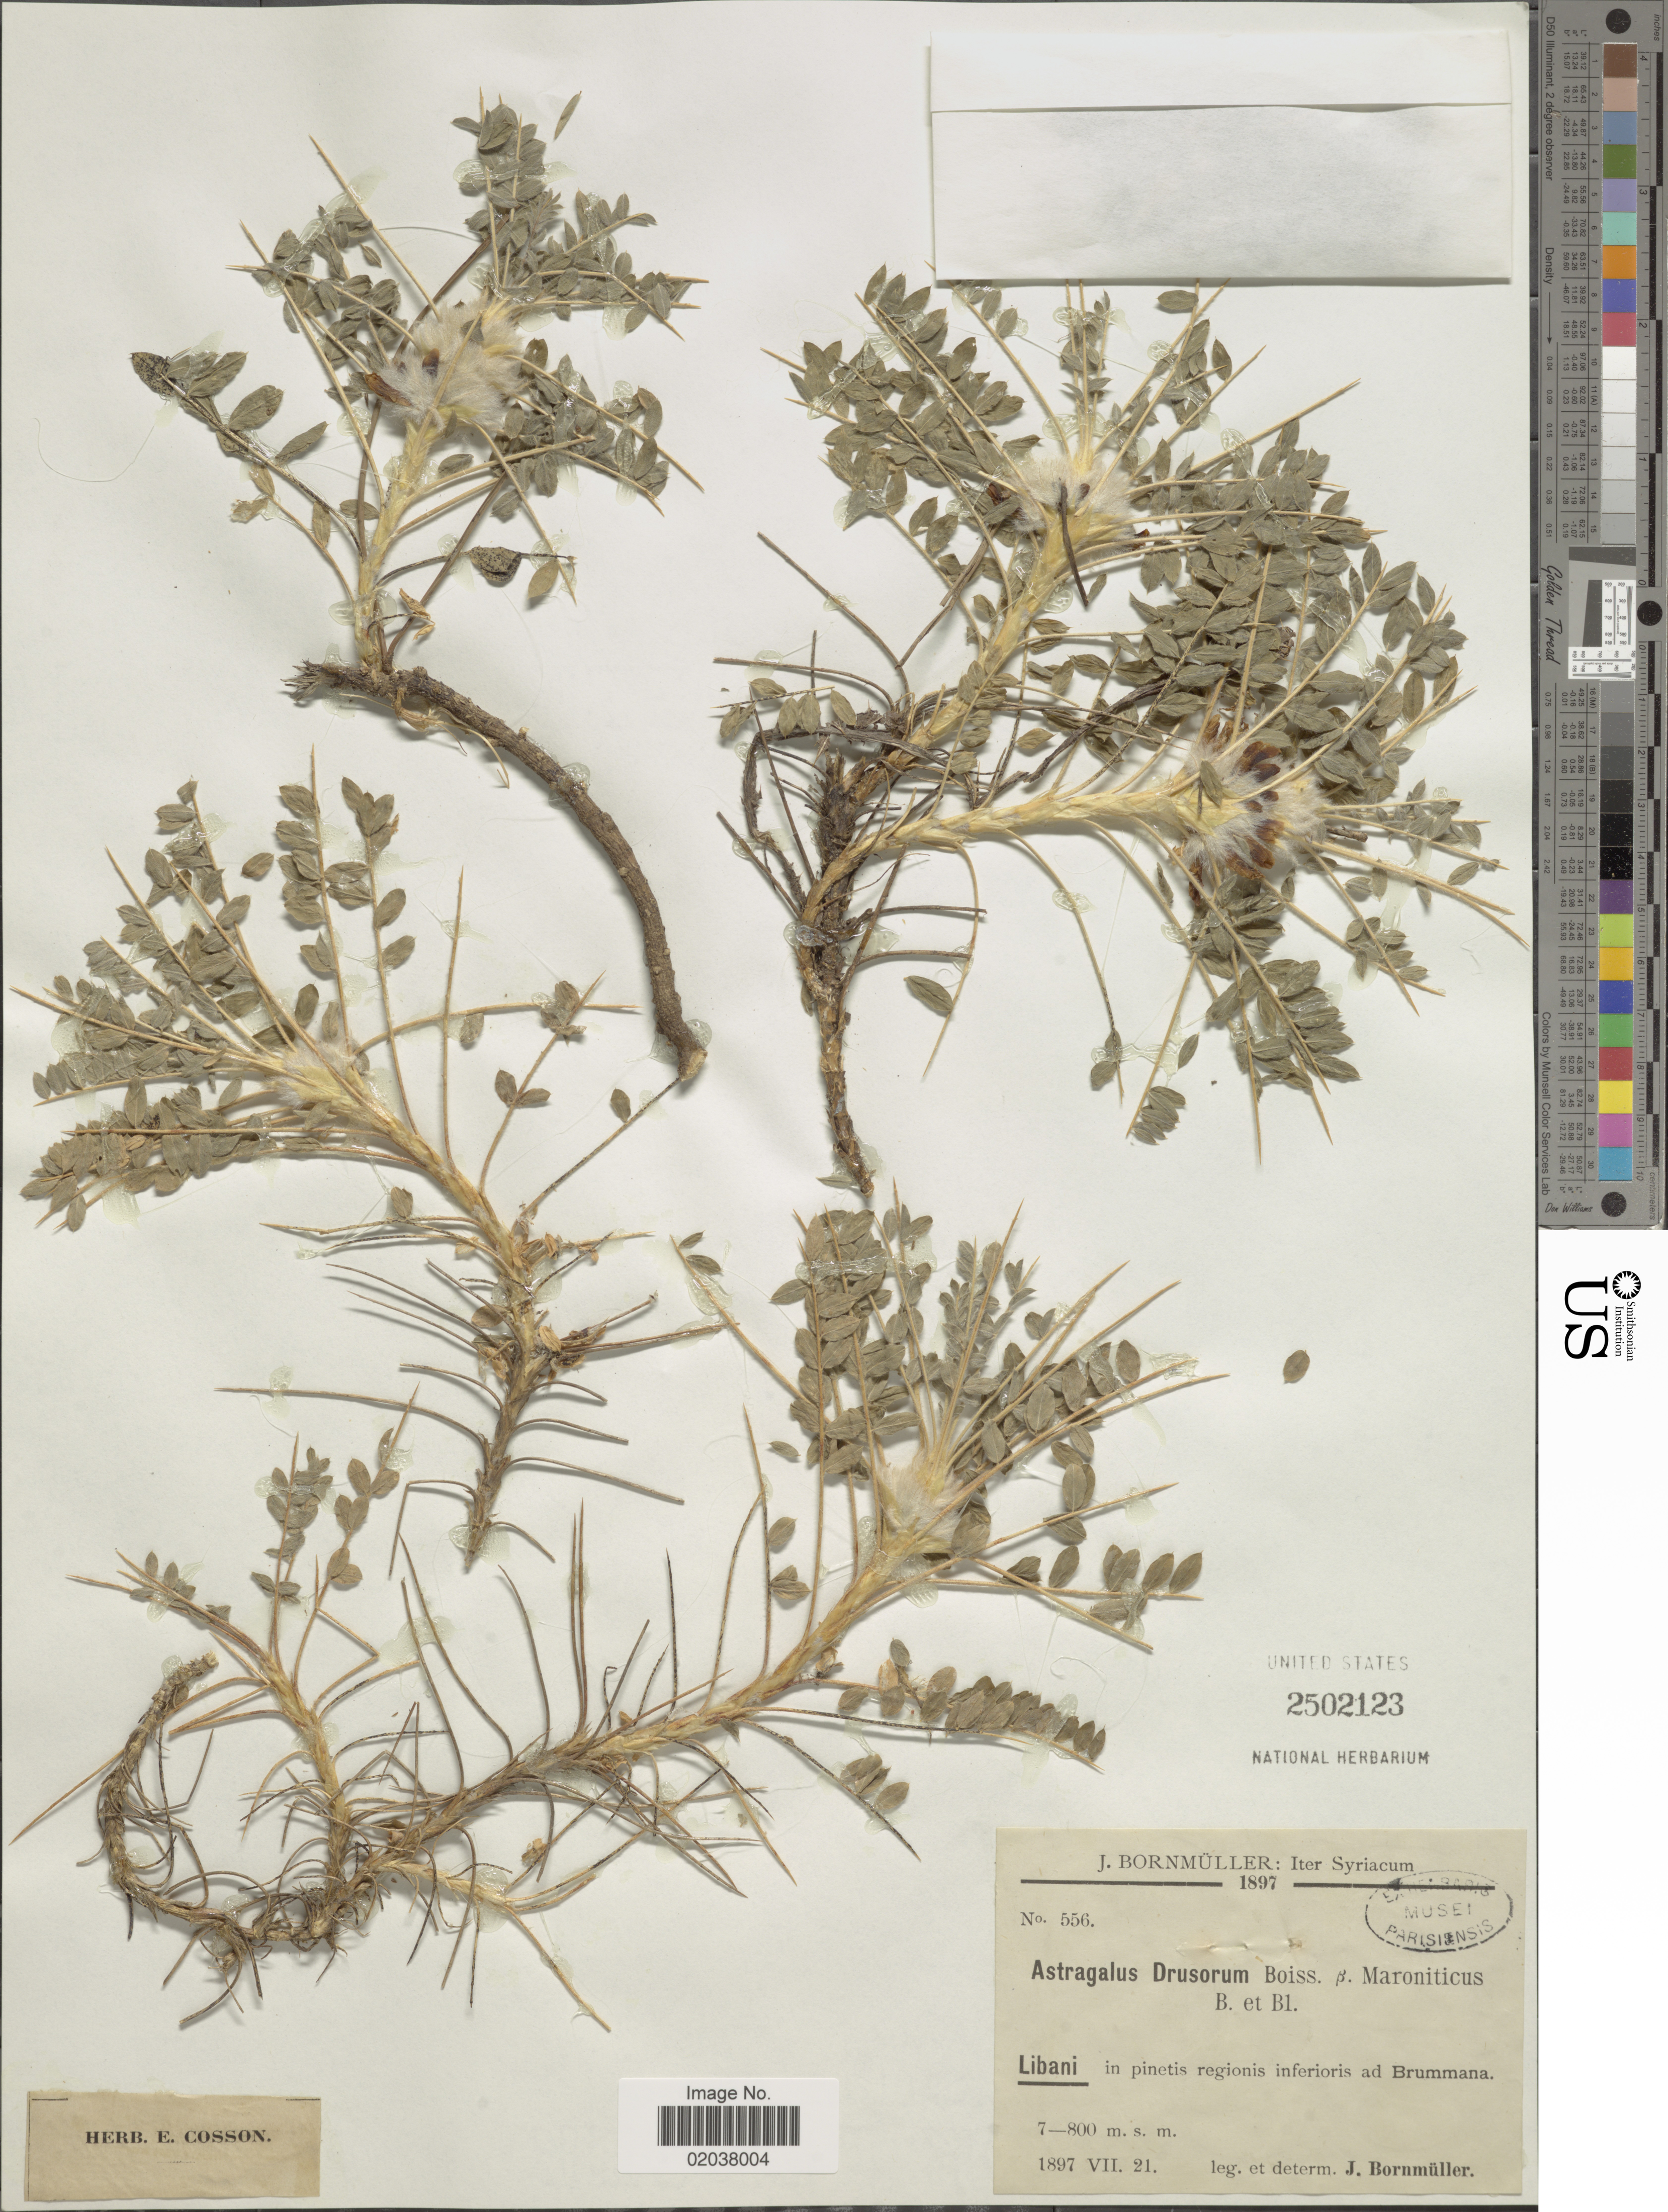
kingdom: Plantae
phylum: Tracheophyta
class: Magnoliopsida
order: Fabales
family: Fabaceae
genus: Astragalus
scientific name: Astragalus drusorum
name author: Boiss.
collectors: J. Bornmüller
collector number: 556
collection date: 1897-07-21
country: Syria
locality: Iter Syriacum. Libani in pinetis regionis inferioris at Brummana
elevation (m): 700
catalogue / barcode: US 2502123